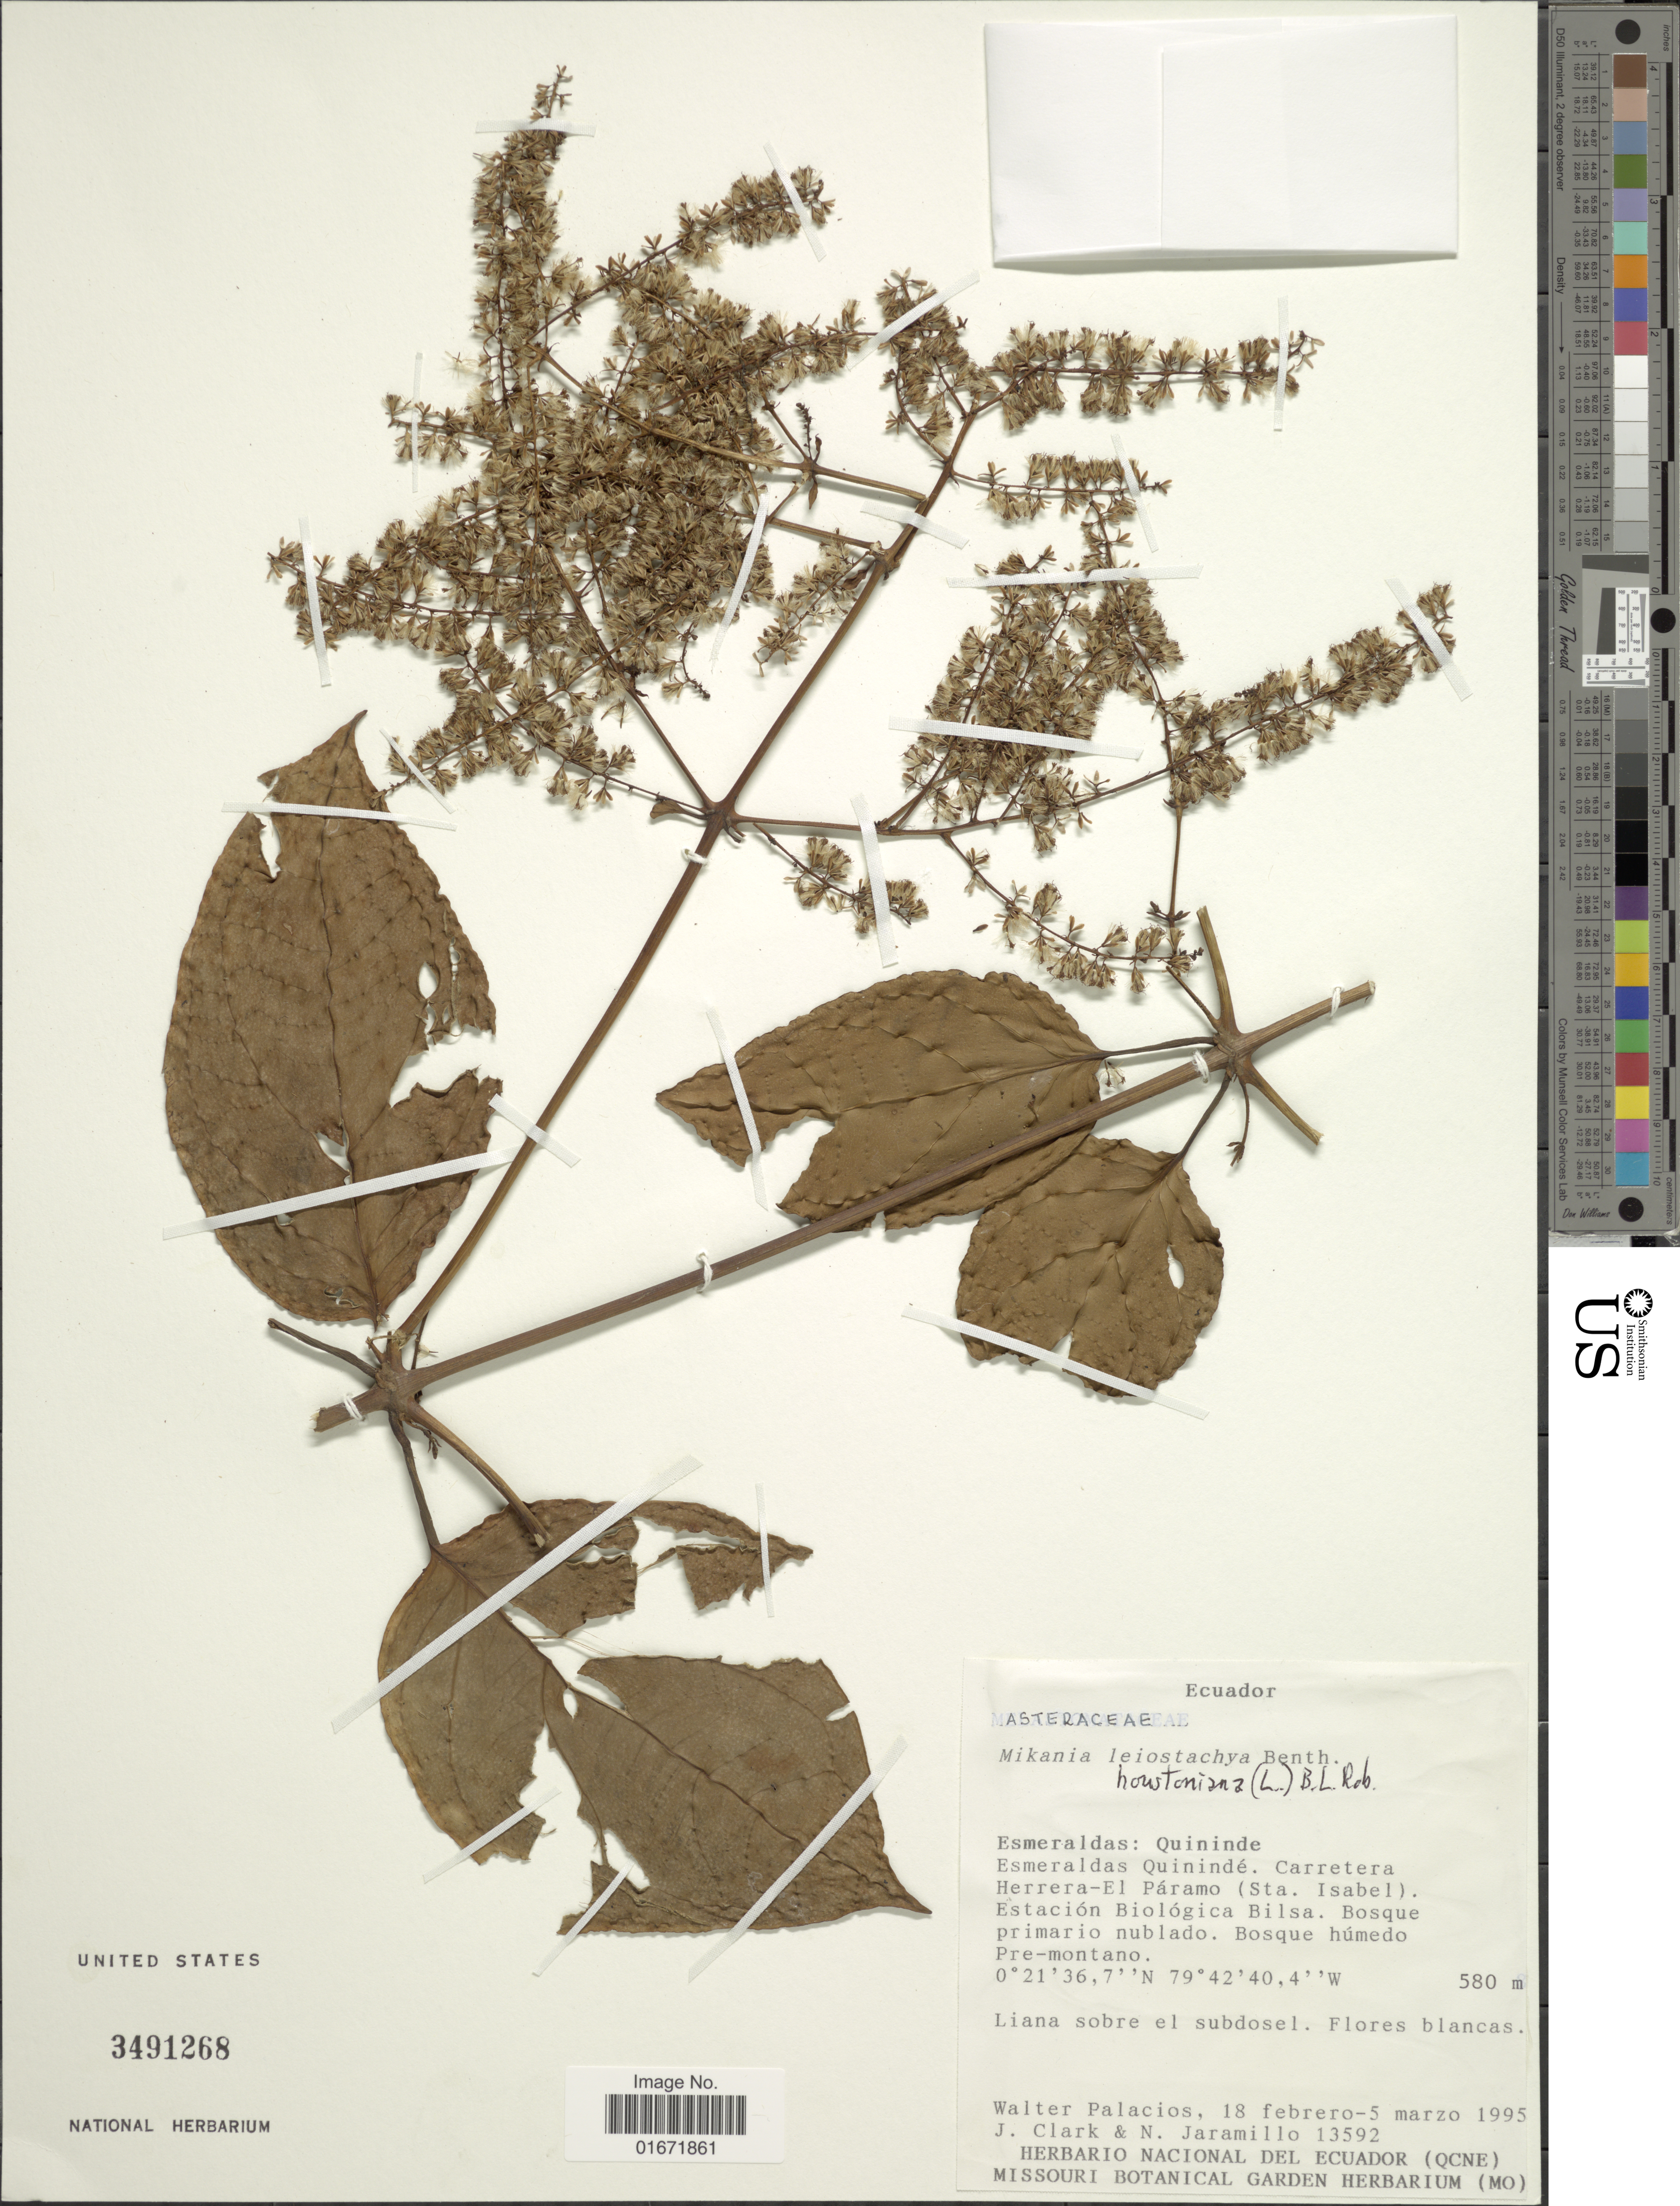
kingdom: Plantae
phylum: Tracheophyta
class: Magnoliopsida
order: Asterales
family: Asteraceae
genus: Mikania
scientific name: Mikania leiostachya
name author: Benth.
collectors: W. Palacios, J. L. Clark & N. Jaramillo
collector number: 13592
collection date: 1995-02-18/1995-03-05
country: Ecuador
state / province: Esmeraldas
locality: Esmeraldas: Quininde. Esmeraldas Quinindé. Carretera Herrera-El Páramo (Sta. Isabel). Estación Biológica Bilsa. Bosque primario nublado. Bosque húmedo Pre-montano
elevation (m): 580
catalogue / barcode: US 3491268